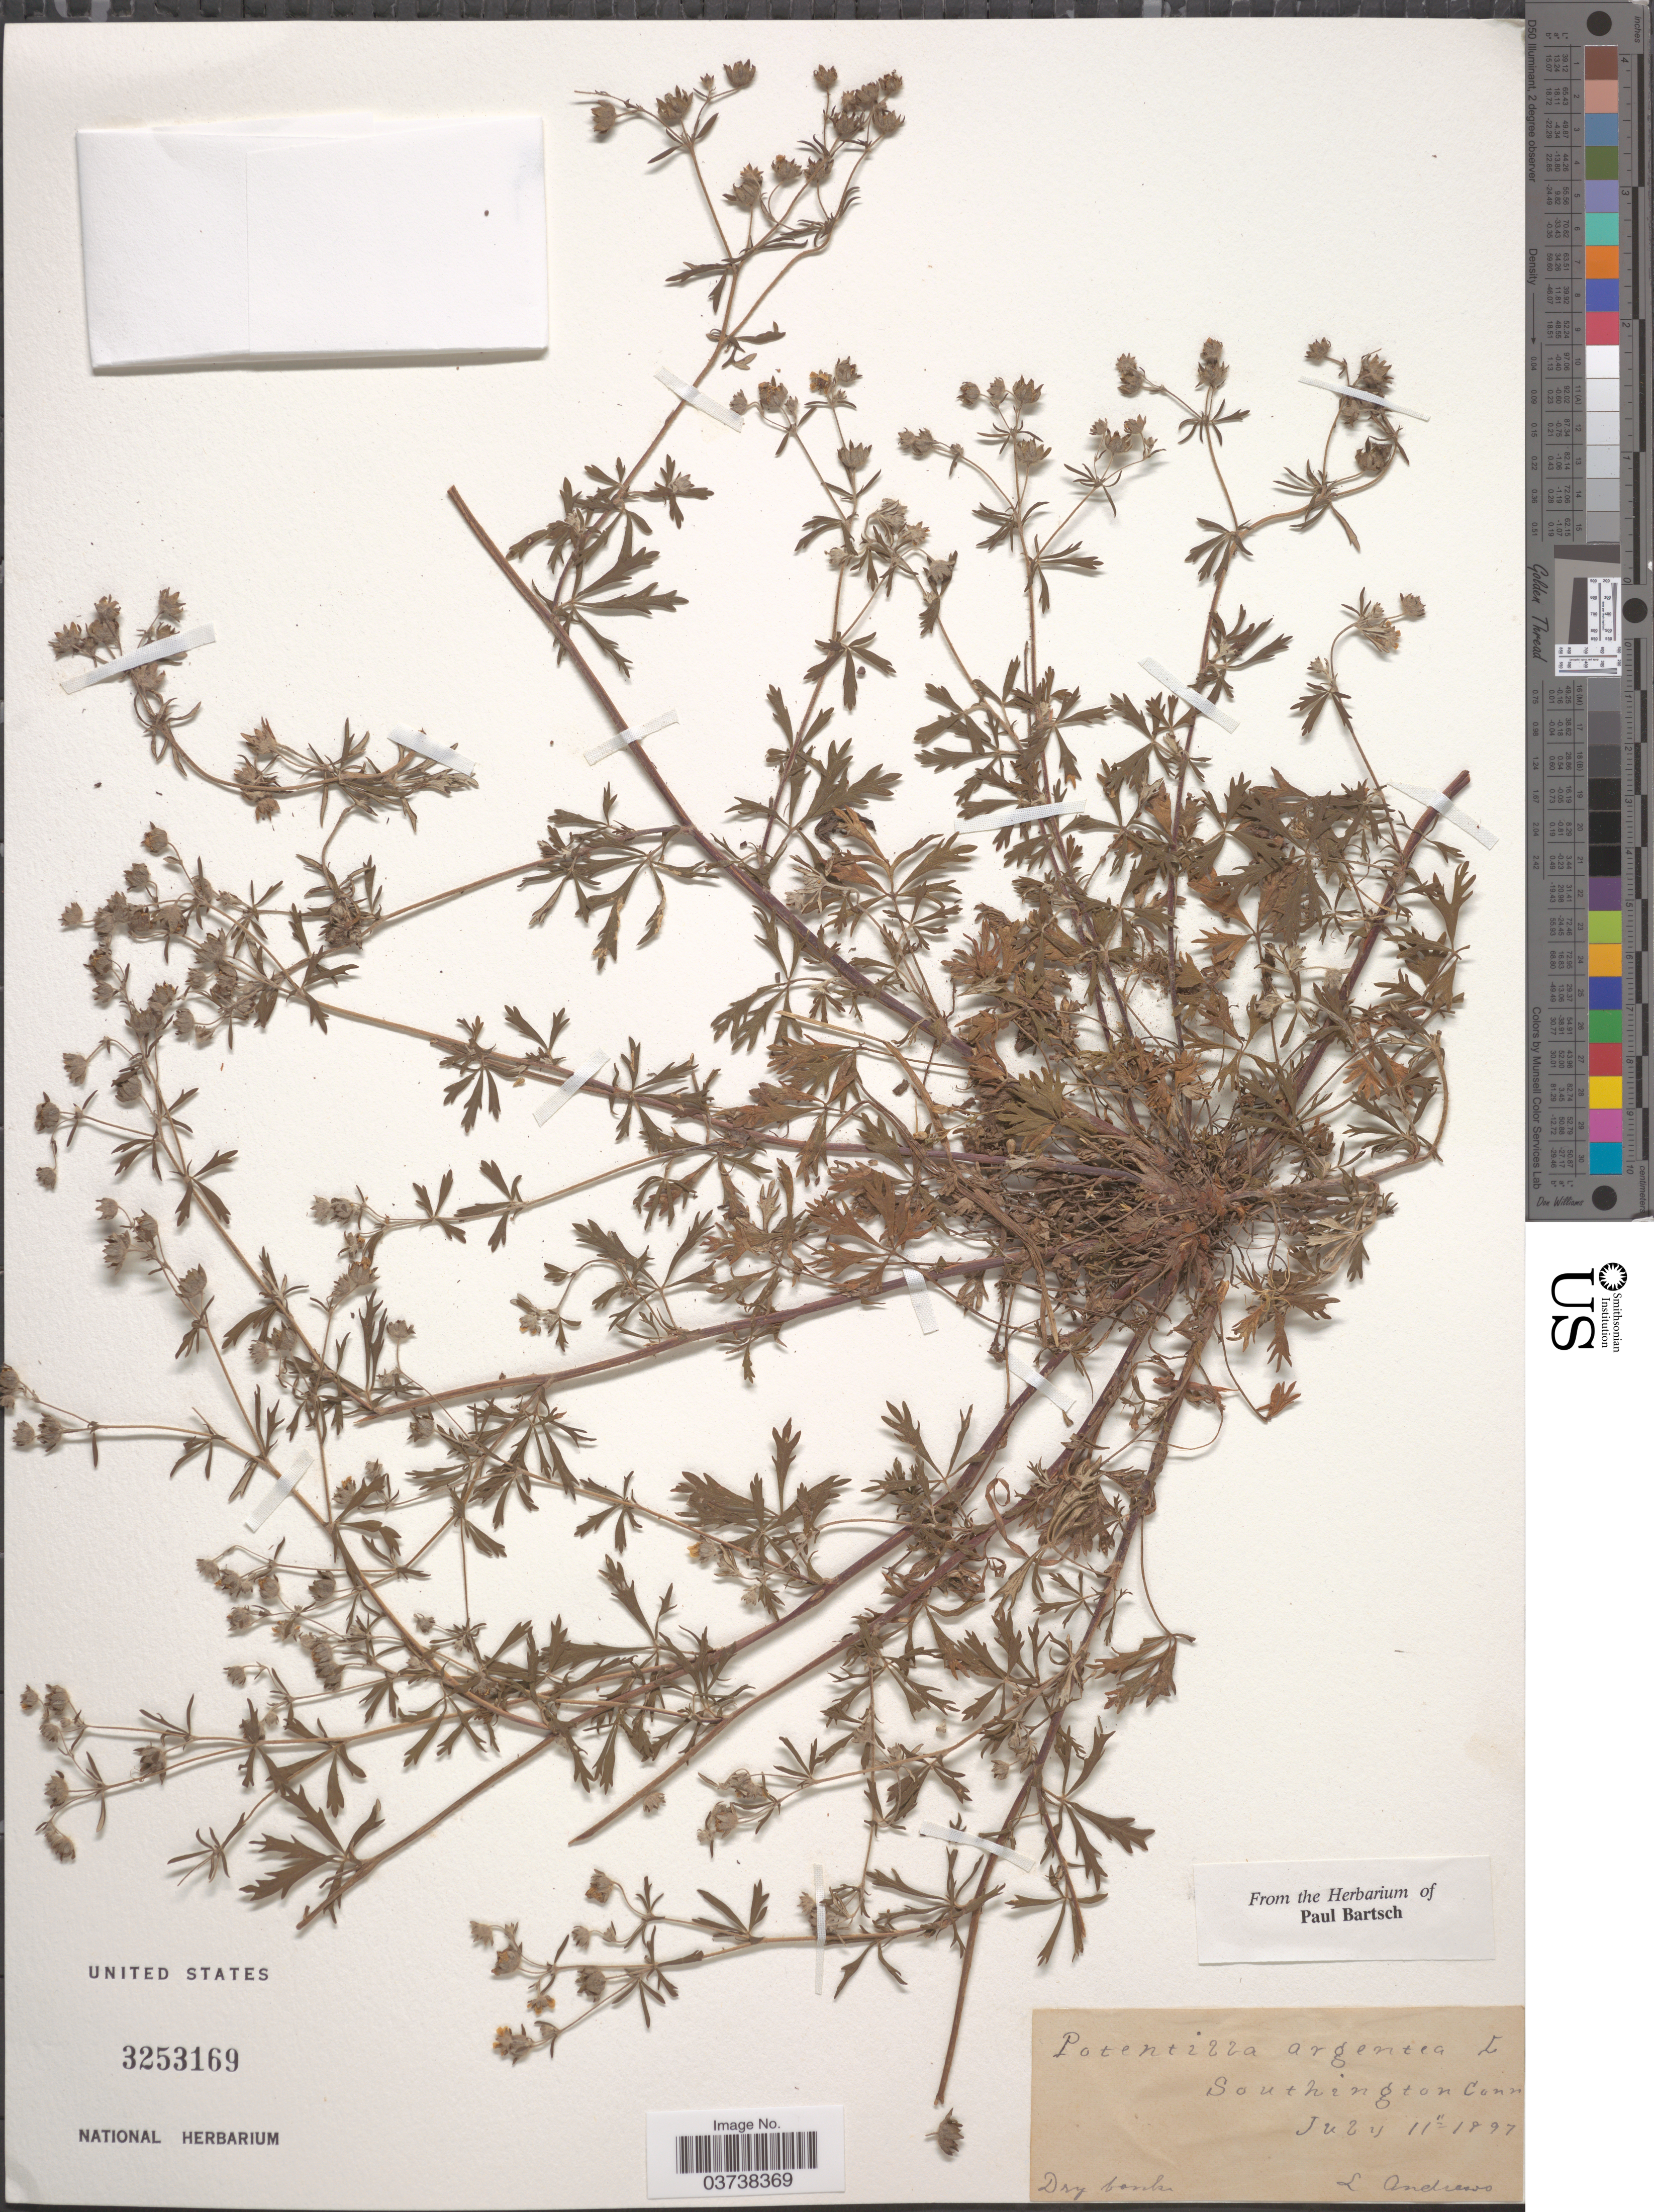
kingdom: Plantae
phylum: Tracheophyta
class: Magnoliopsida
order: Rosales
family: Rosaceae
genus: Potentilla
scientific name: Potentilla argentea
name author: L.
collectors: L. Andrews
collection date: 1897-07-11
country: United States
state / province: Connecticut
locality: Southington.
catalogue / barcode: US 3253169